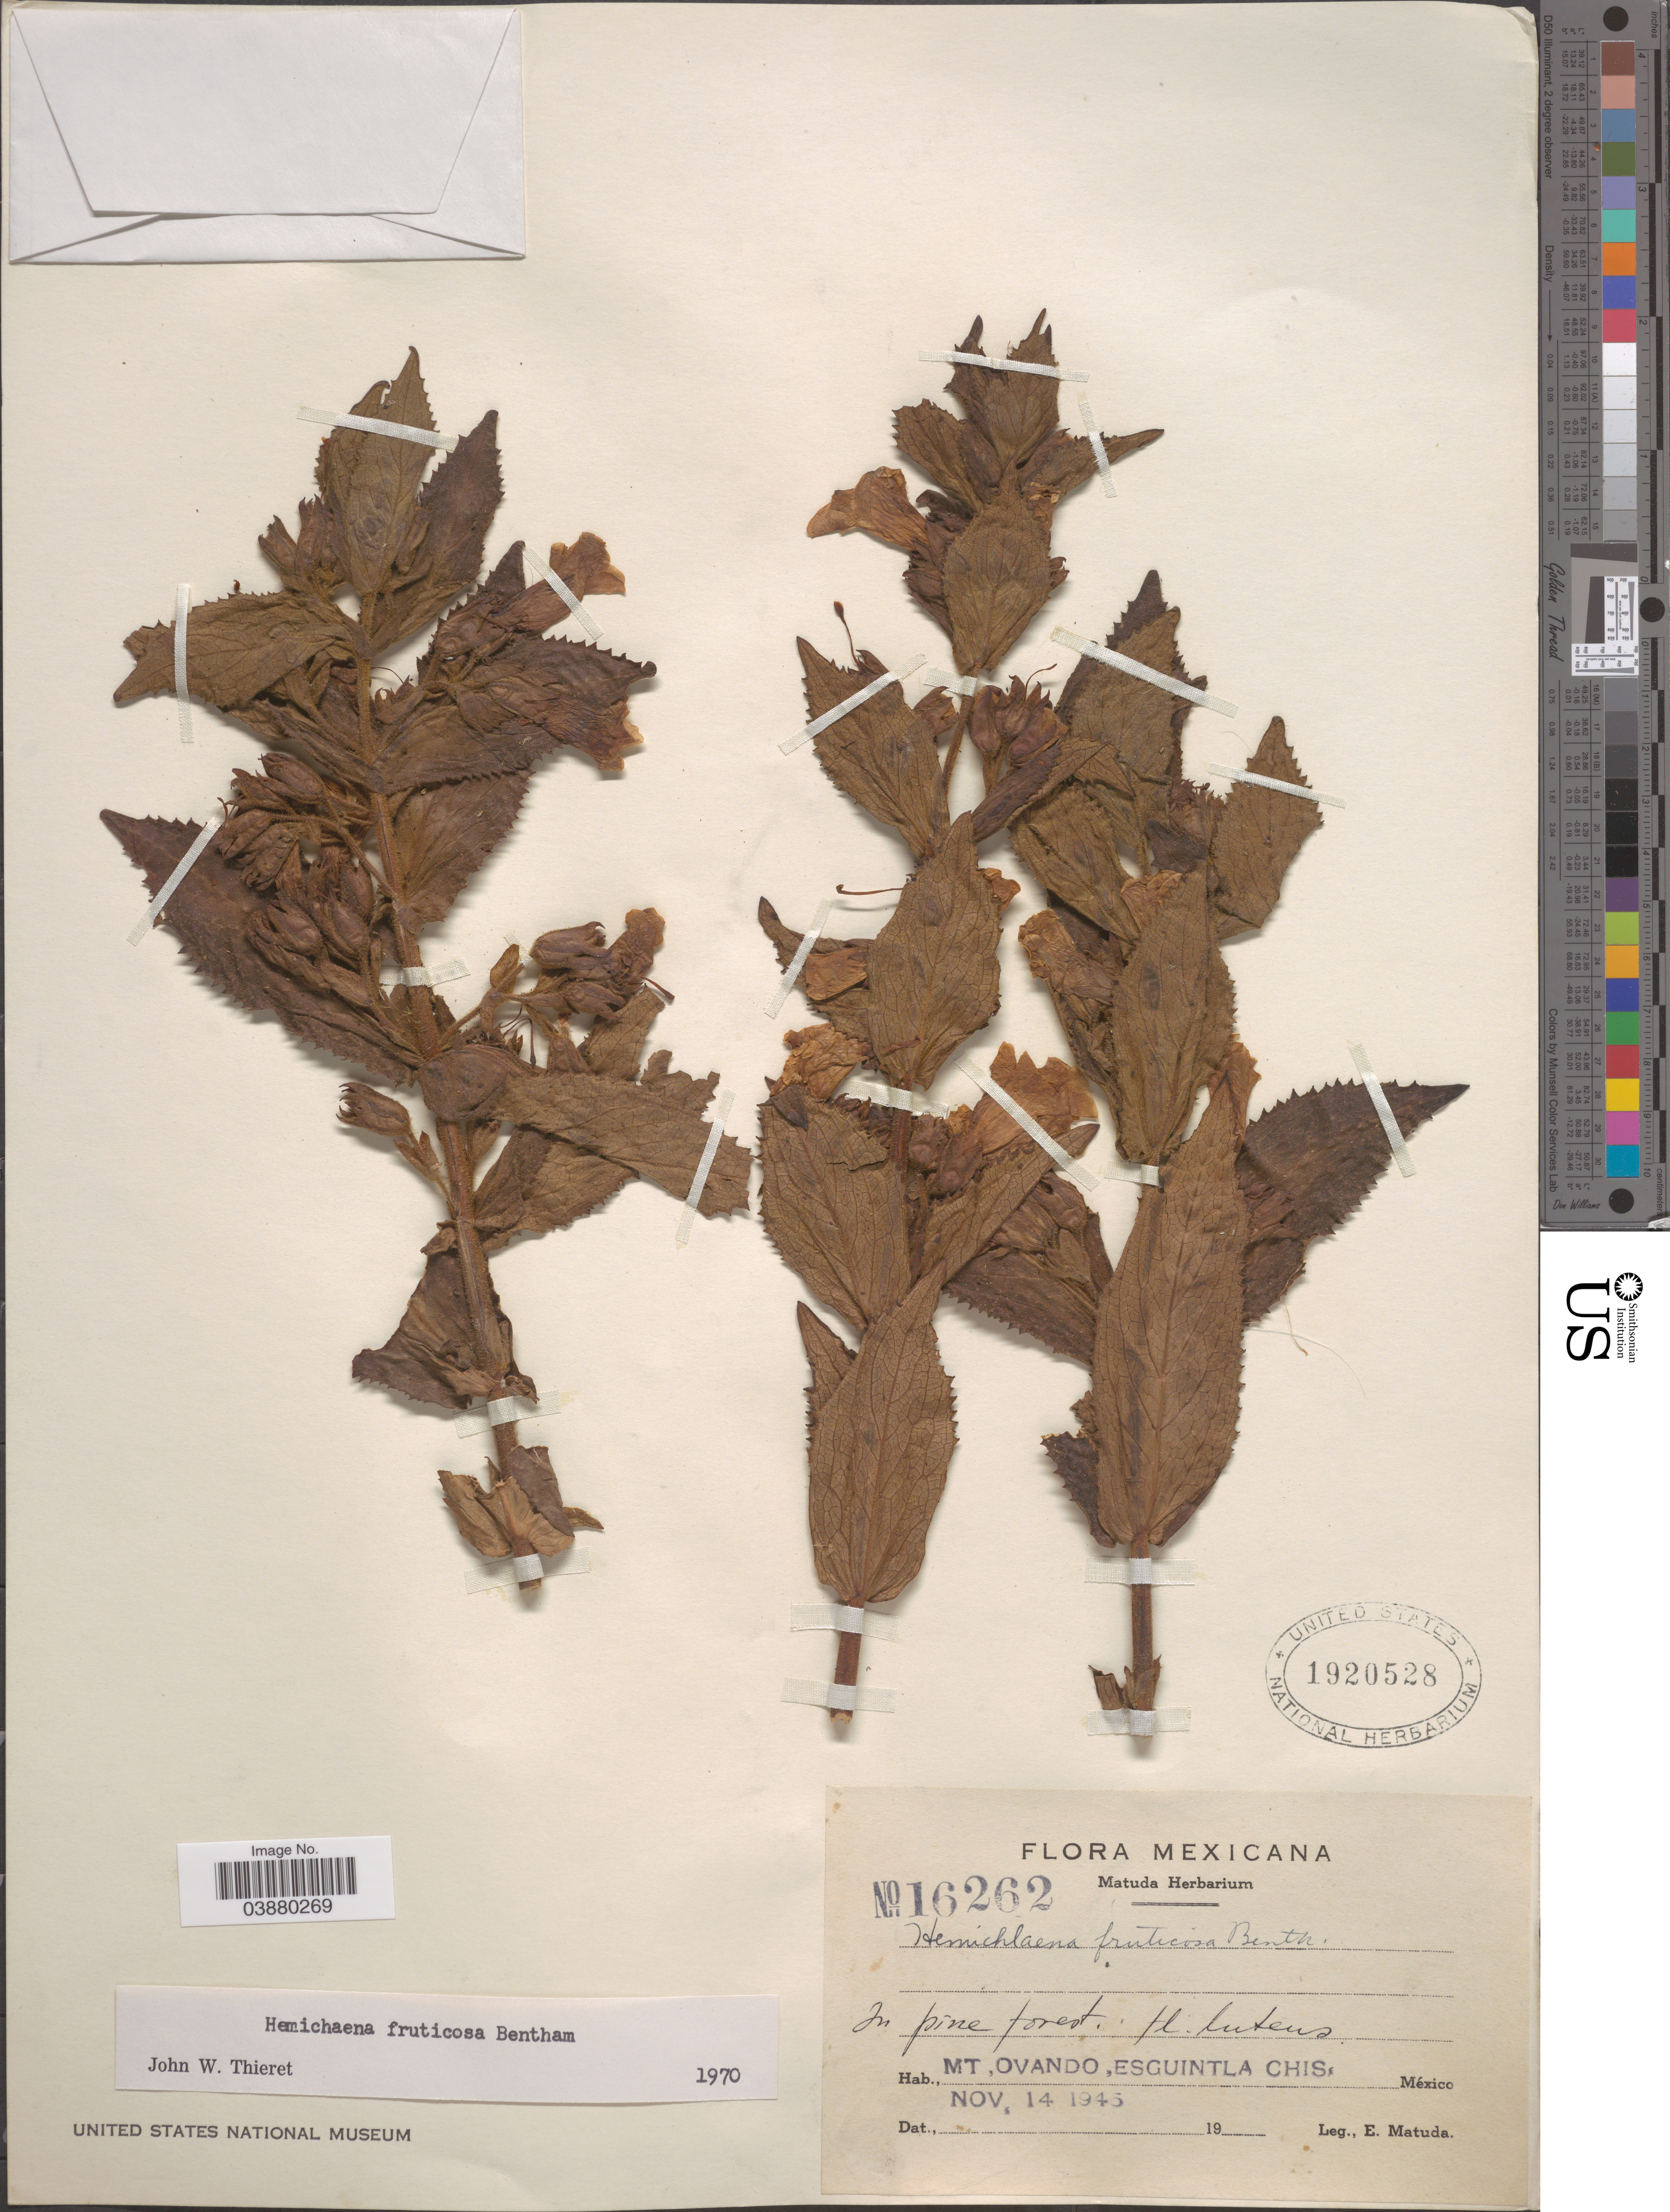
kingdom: Plantae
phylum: Tracheophyta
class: Magnoliopsida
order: Lamiales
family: Phrymaceae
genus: Hemichaena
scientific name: Hemichaena fruticosa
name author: Benth.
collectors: E. Matuda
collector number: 16262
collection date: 1945-11-14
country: Mexico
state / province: Chiapas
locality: Mt. Ovando, Esguintla.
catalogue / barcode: US 1920528